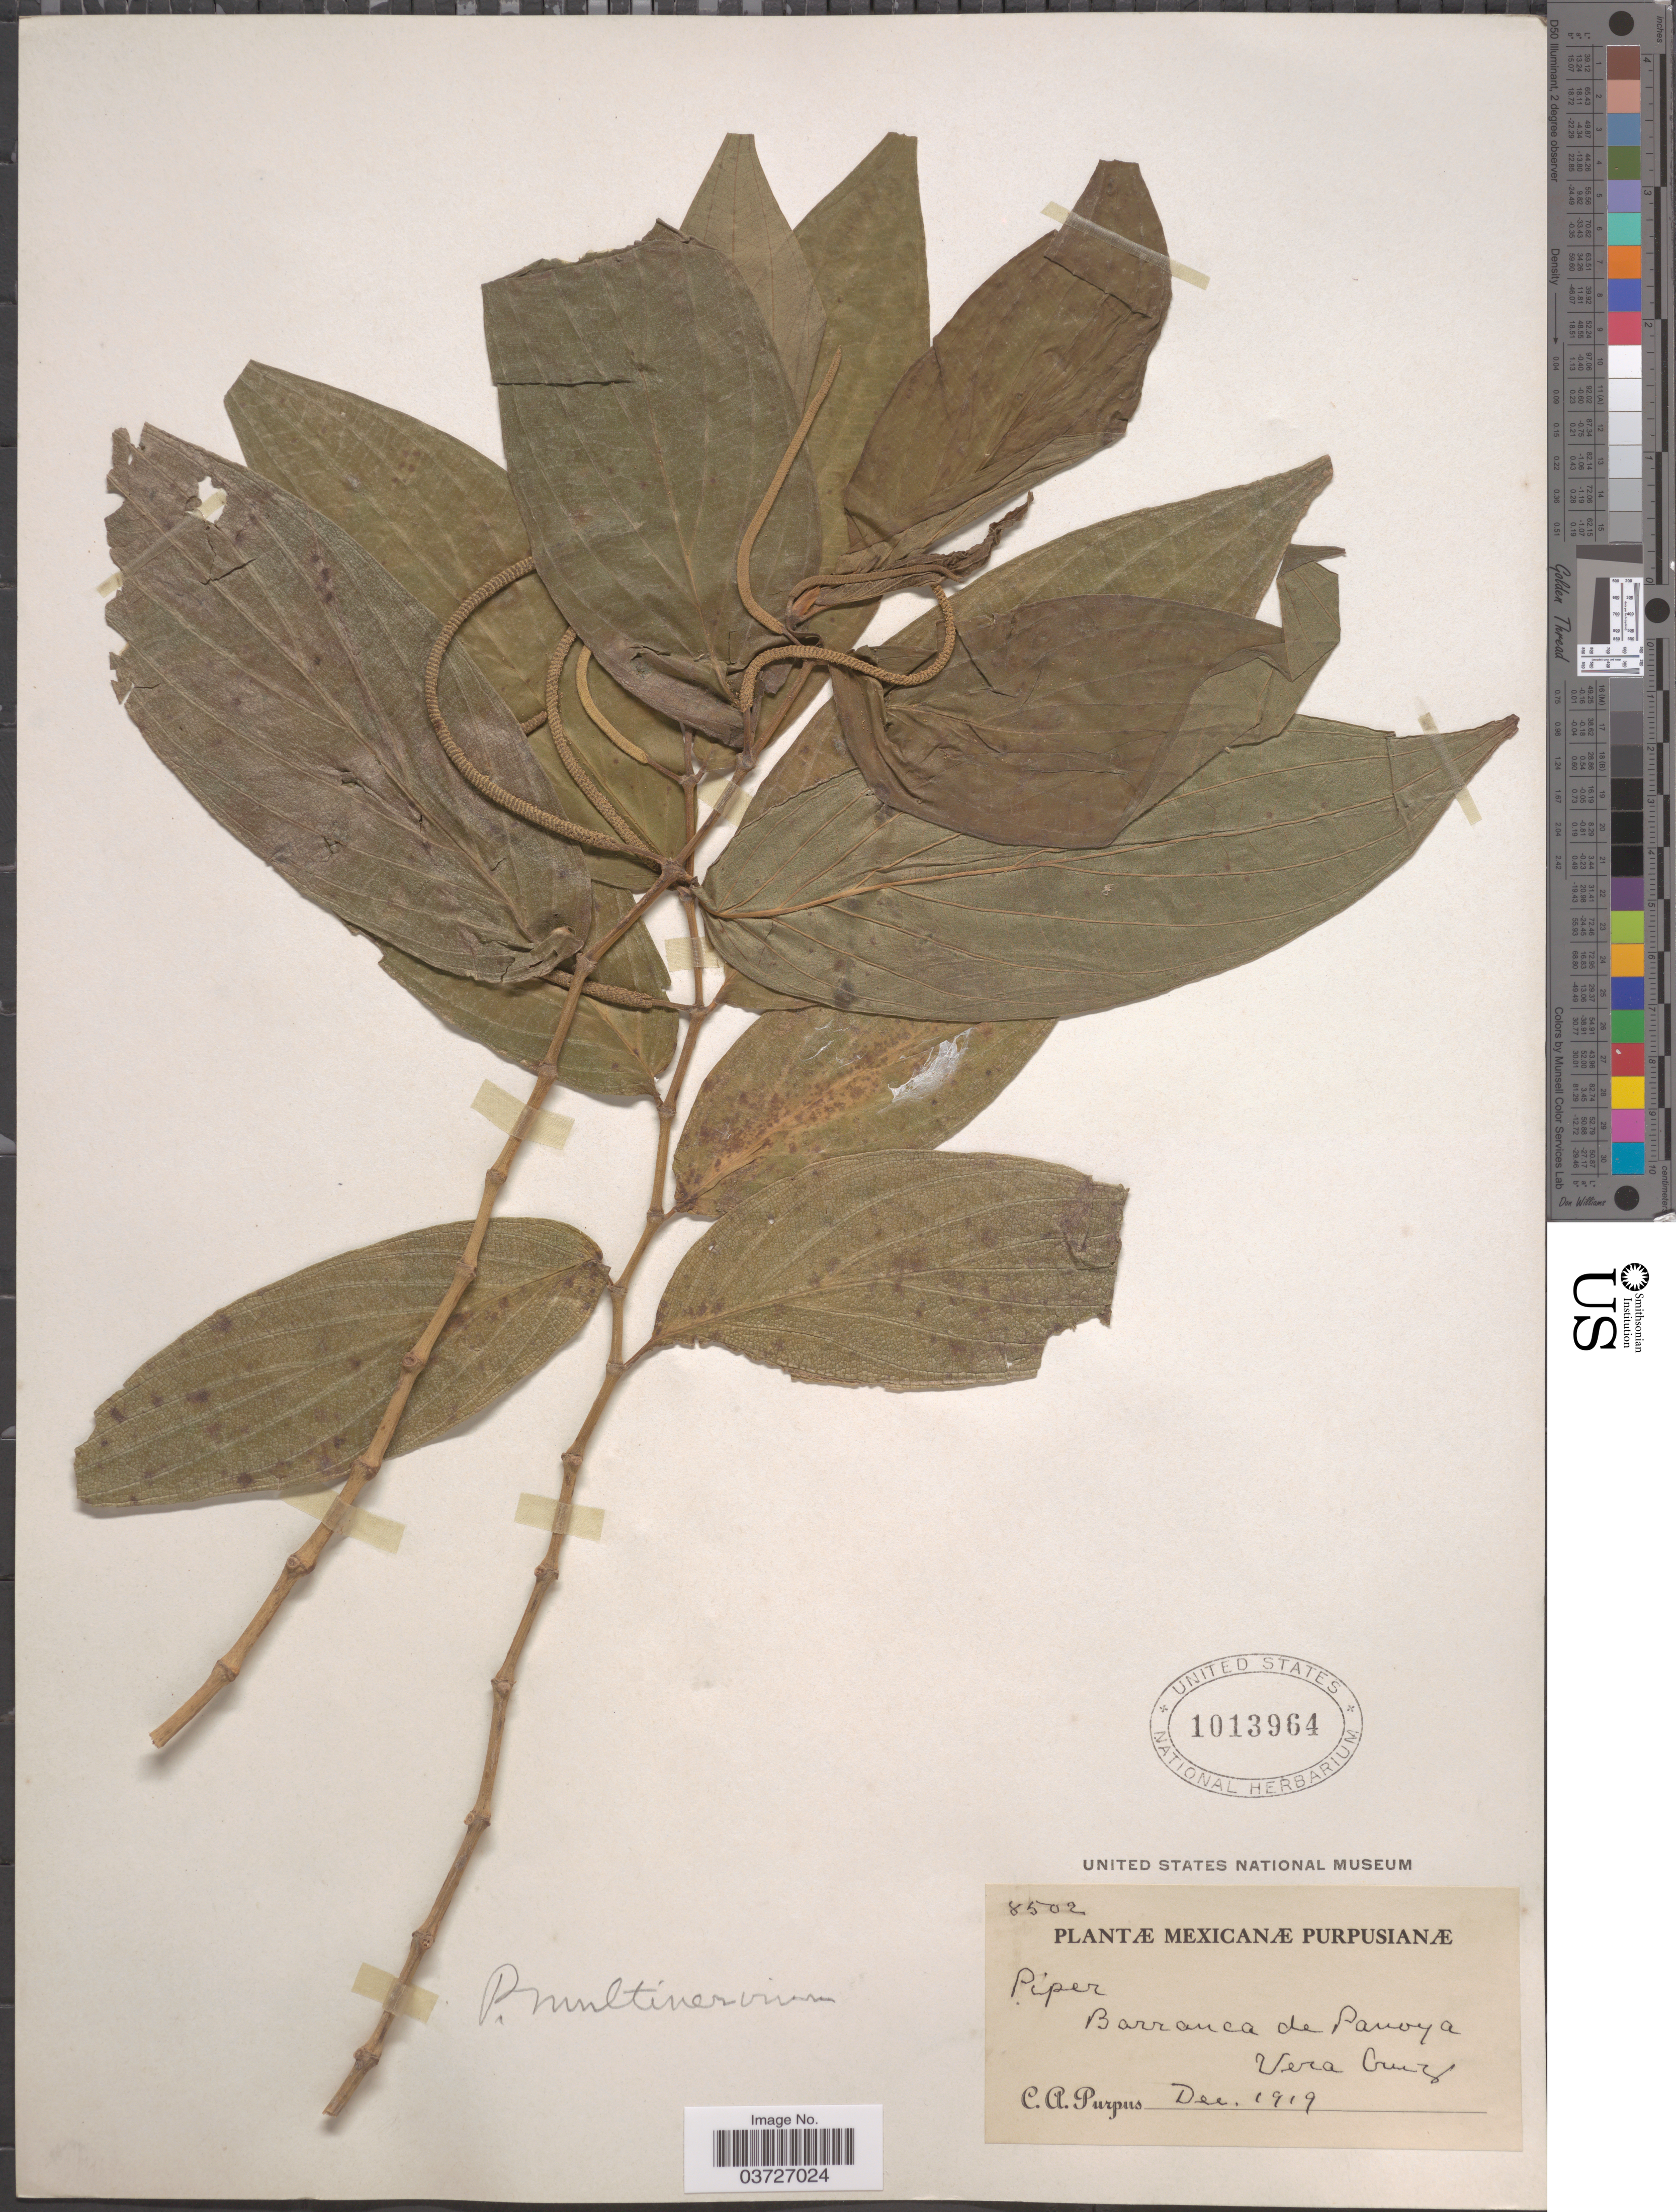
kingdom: Plantae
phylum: Tracheophyta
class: Magnoliopsida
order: Piperales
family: Piperaceae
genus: Piper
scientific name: Piper multinervium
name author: M. Martens & Galeotti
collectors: C. A. Purpus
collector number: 8502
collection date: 1919-12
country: Mexico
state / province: Veracruz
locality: Barranca de Panoya, Vera Cruz.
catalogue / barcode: US 1013964